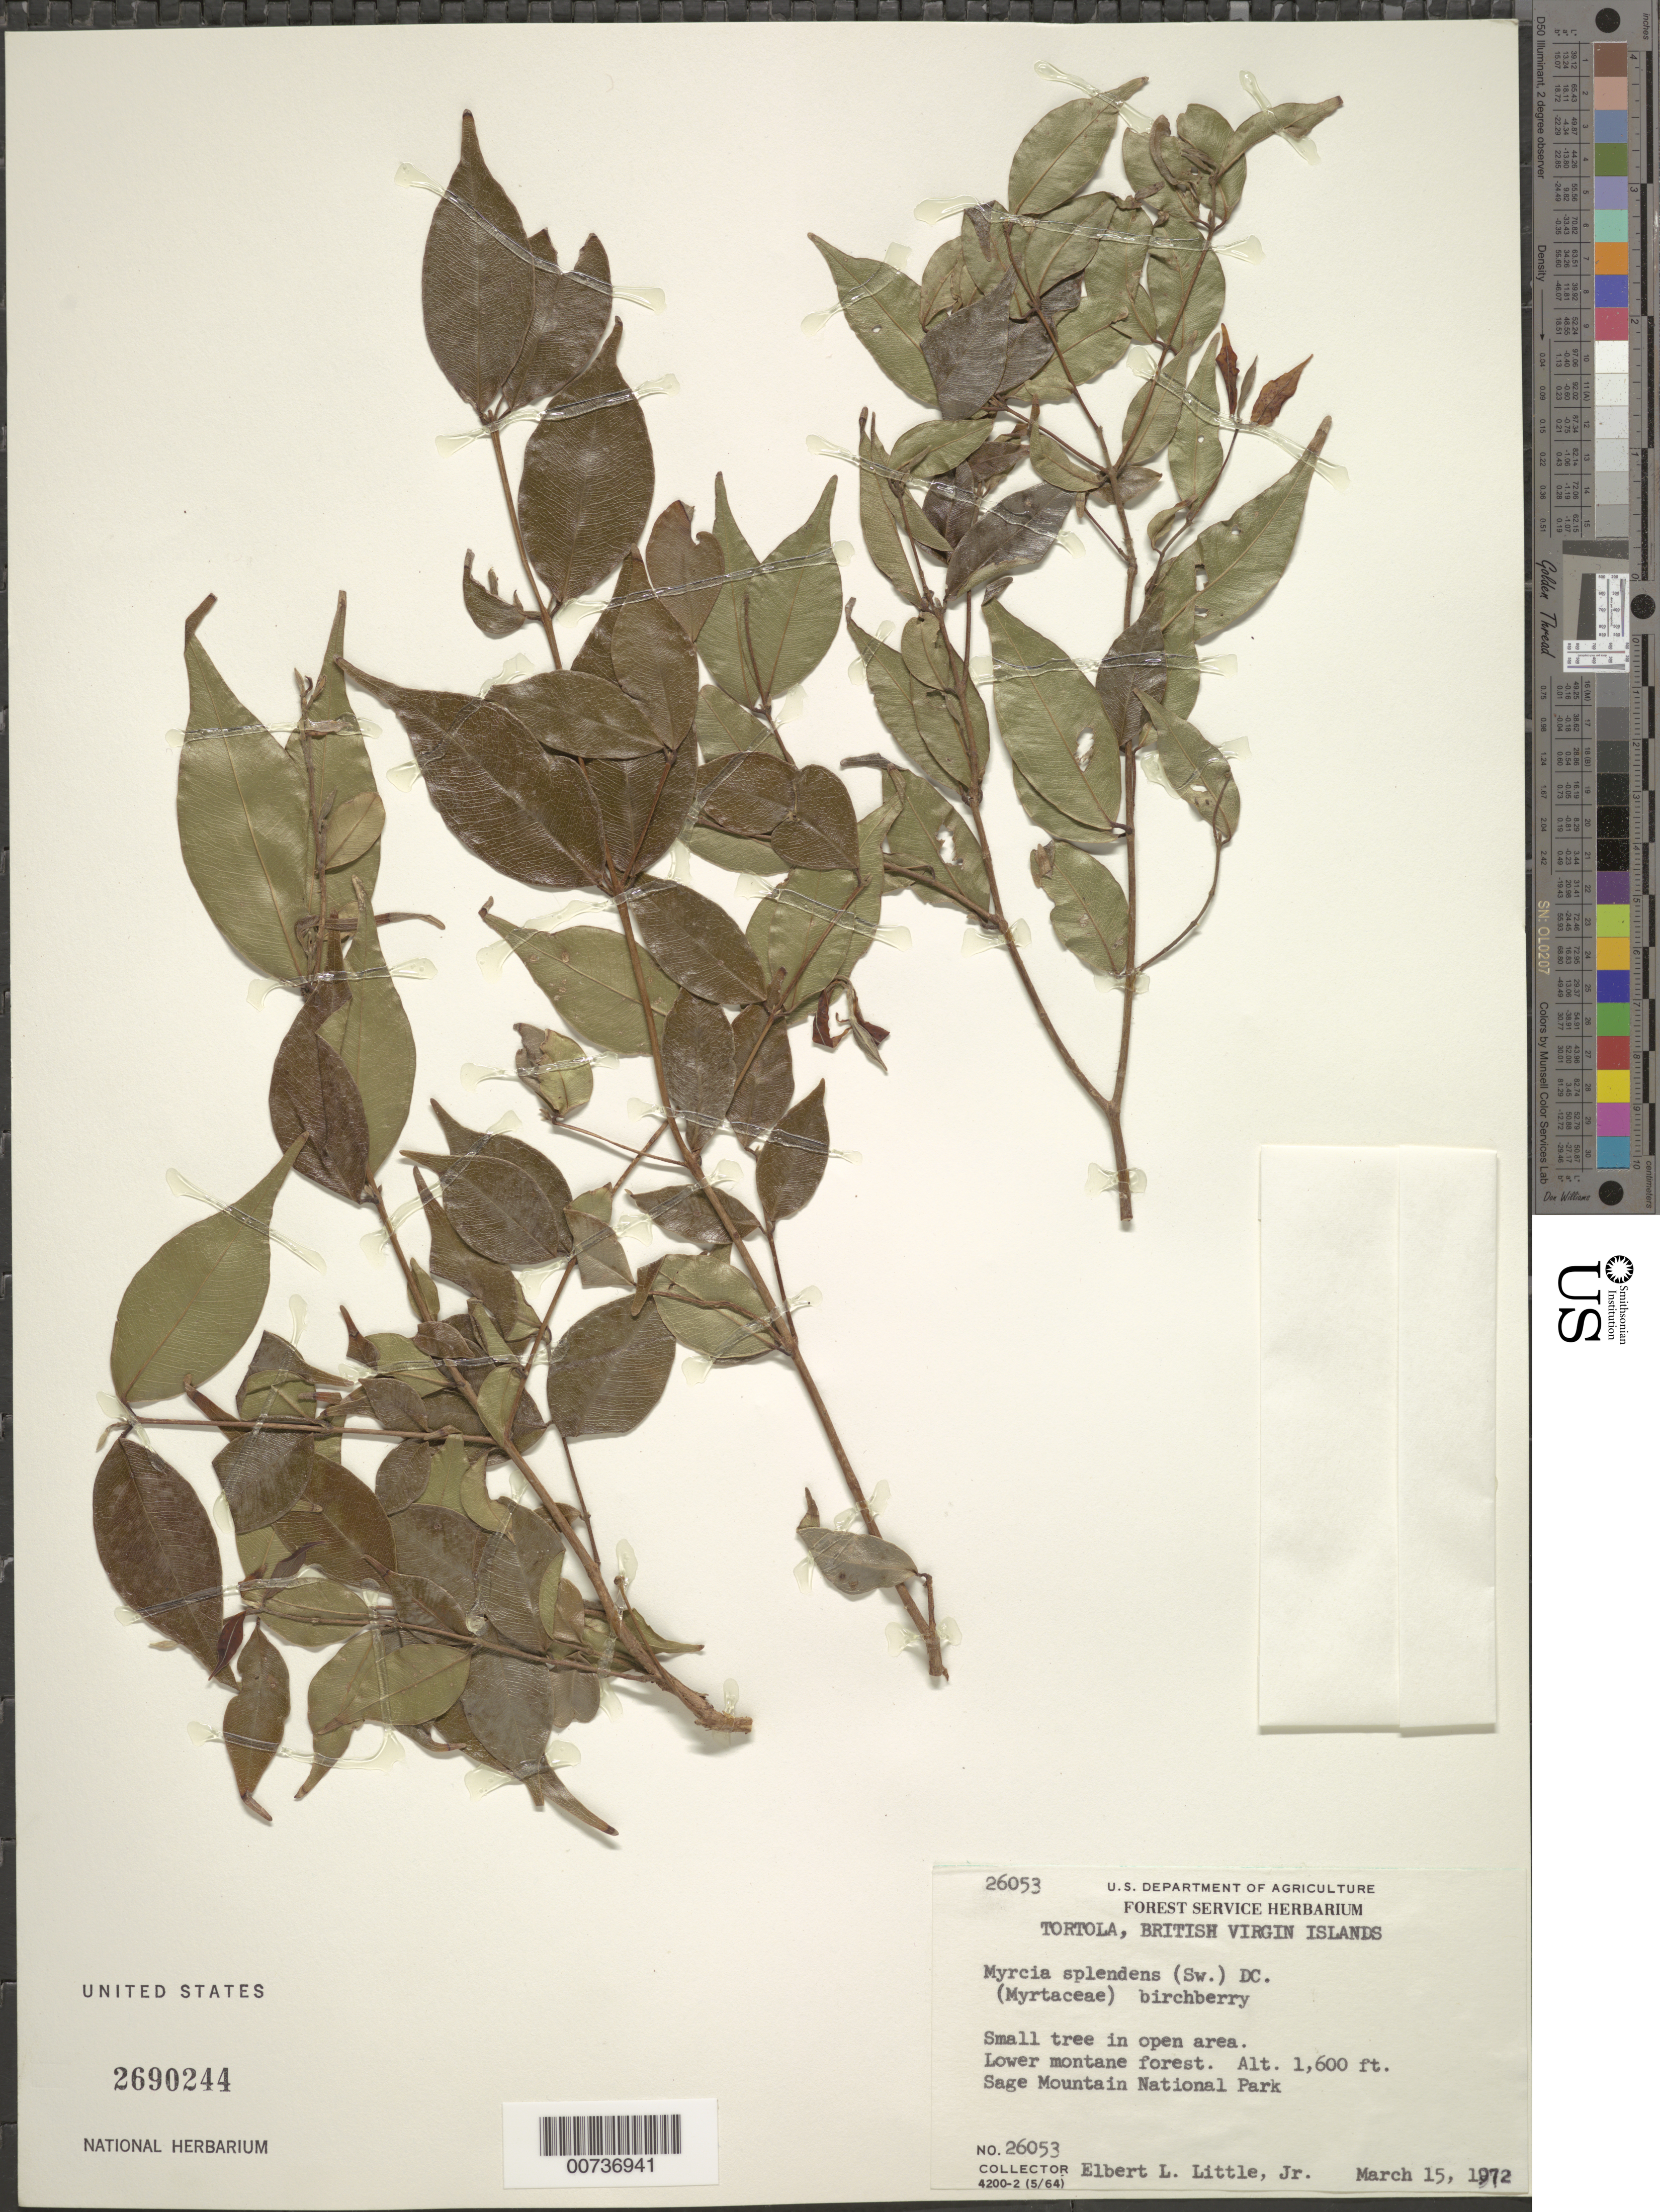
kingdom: Plantae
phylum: Tracheophyta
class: Magnoliopsida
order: Myrtales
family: Myrtaceae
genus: Myrcia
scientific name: Myrcia splendens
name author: (Sw.) DC.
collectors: E. L. Little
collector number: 26053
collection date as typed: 15 Mar 1972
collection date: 1972-03-15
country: British Virgin Islands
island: Tortola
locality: Sage Mountain National Park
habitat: Lower montane forest, in open area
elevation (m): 488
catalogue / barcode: US 2690244